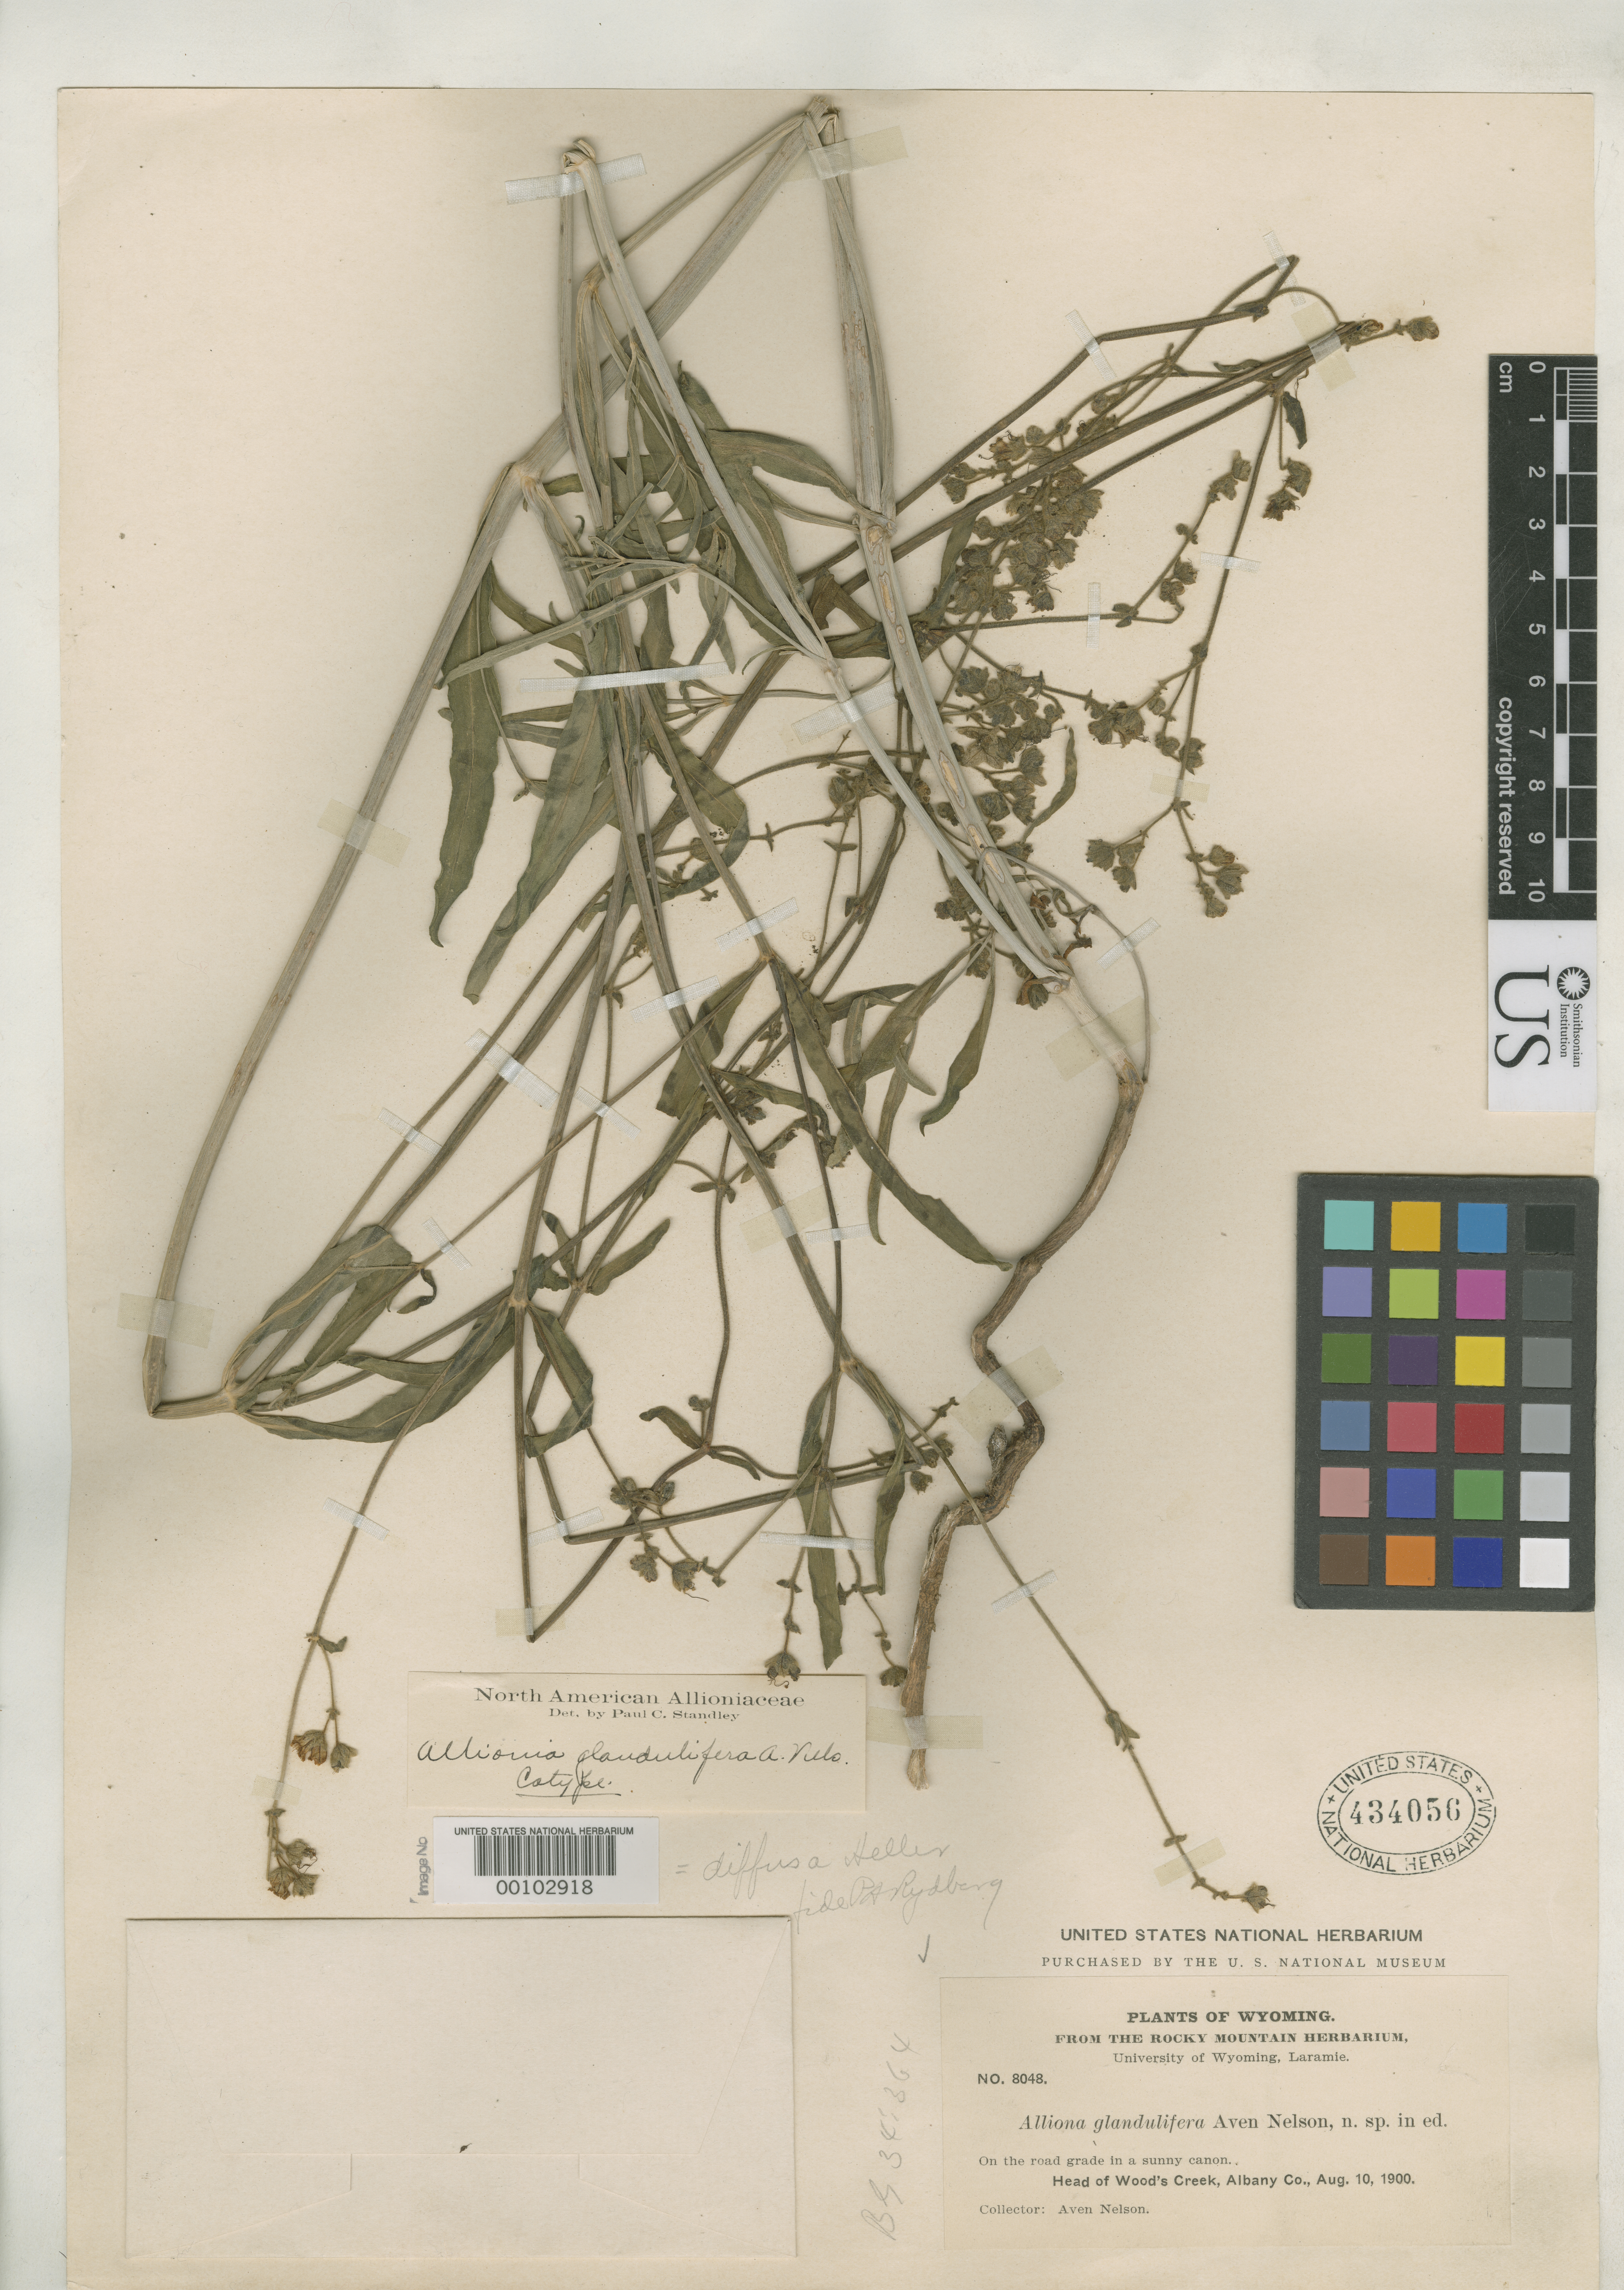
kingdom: Plantae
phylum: Tracheophyta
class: Magnoliopsida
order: Caryophyllales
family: Nyctaginaceae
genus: Allionia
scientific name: Allionia glandulifera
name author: A. Nelson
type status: Type Fragment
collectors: A. Nelson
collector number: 8048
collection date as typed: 10 Aug 1900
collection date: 1900-08-10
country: United States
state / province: Wyoming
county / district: Albany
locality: Wood's Creek.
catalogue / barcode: US 434056